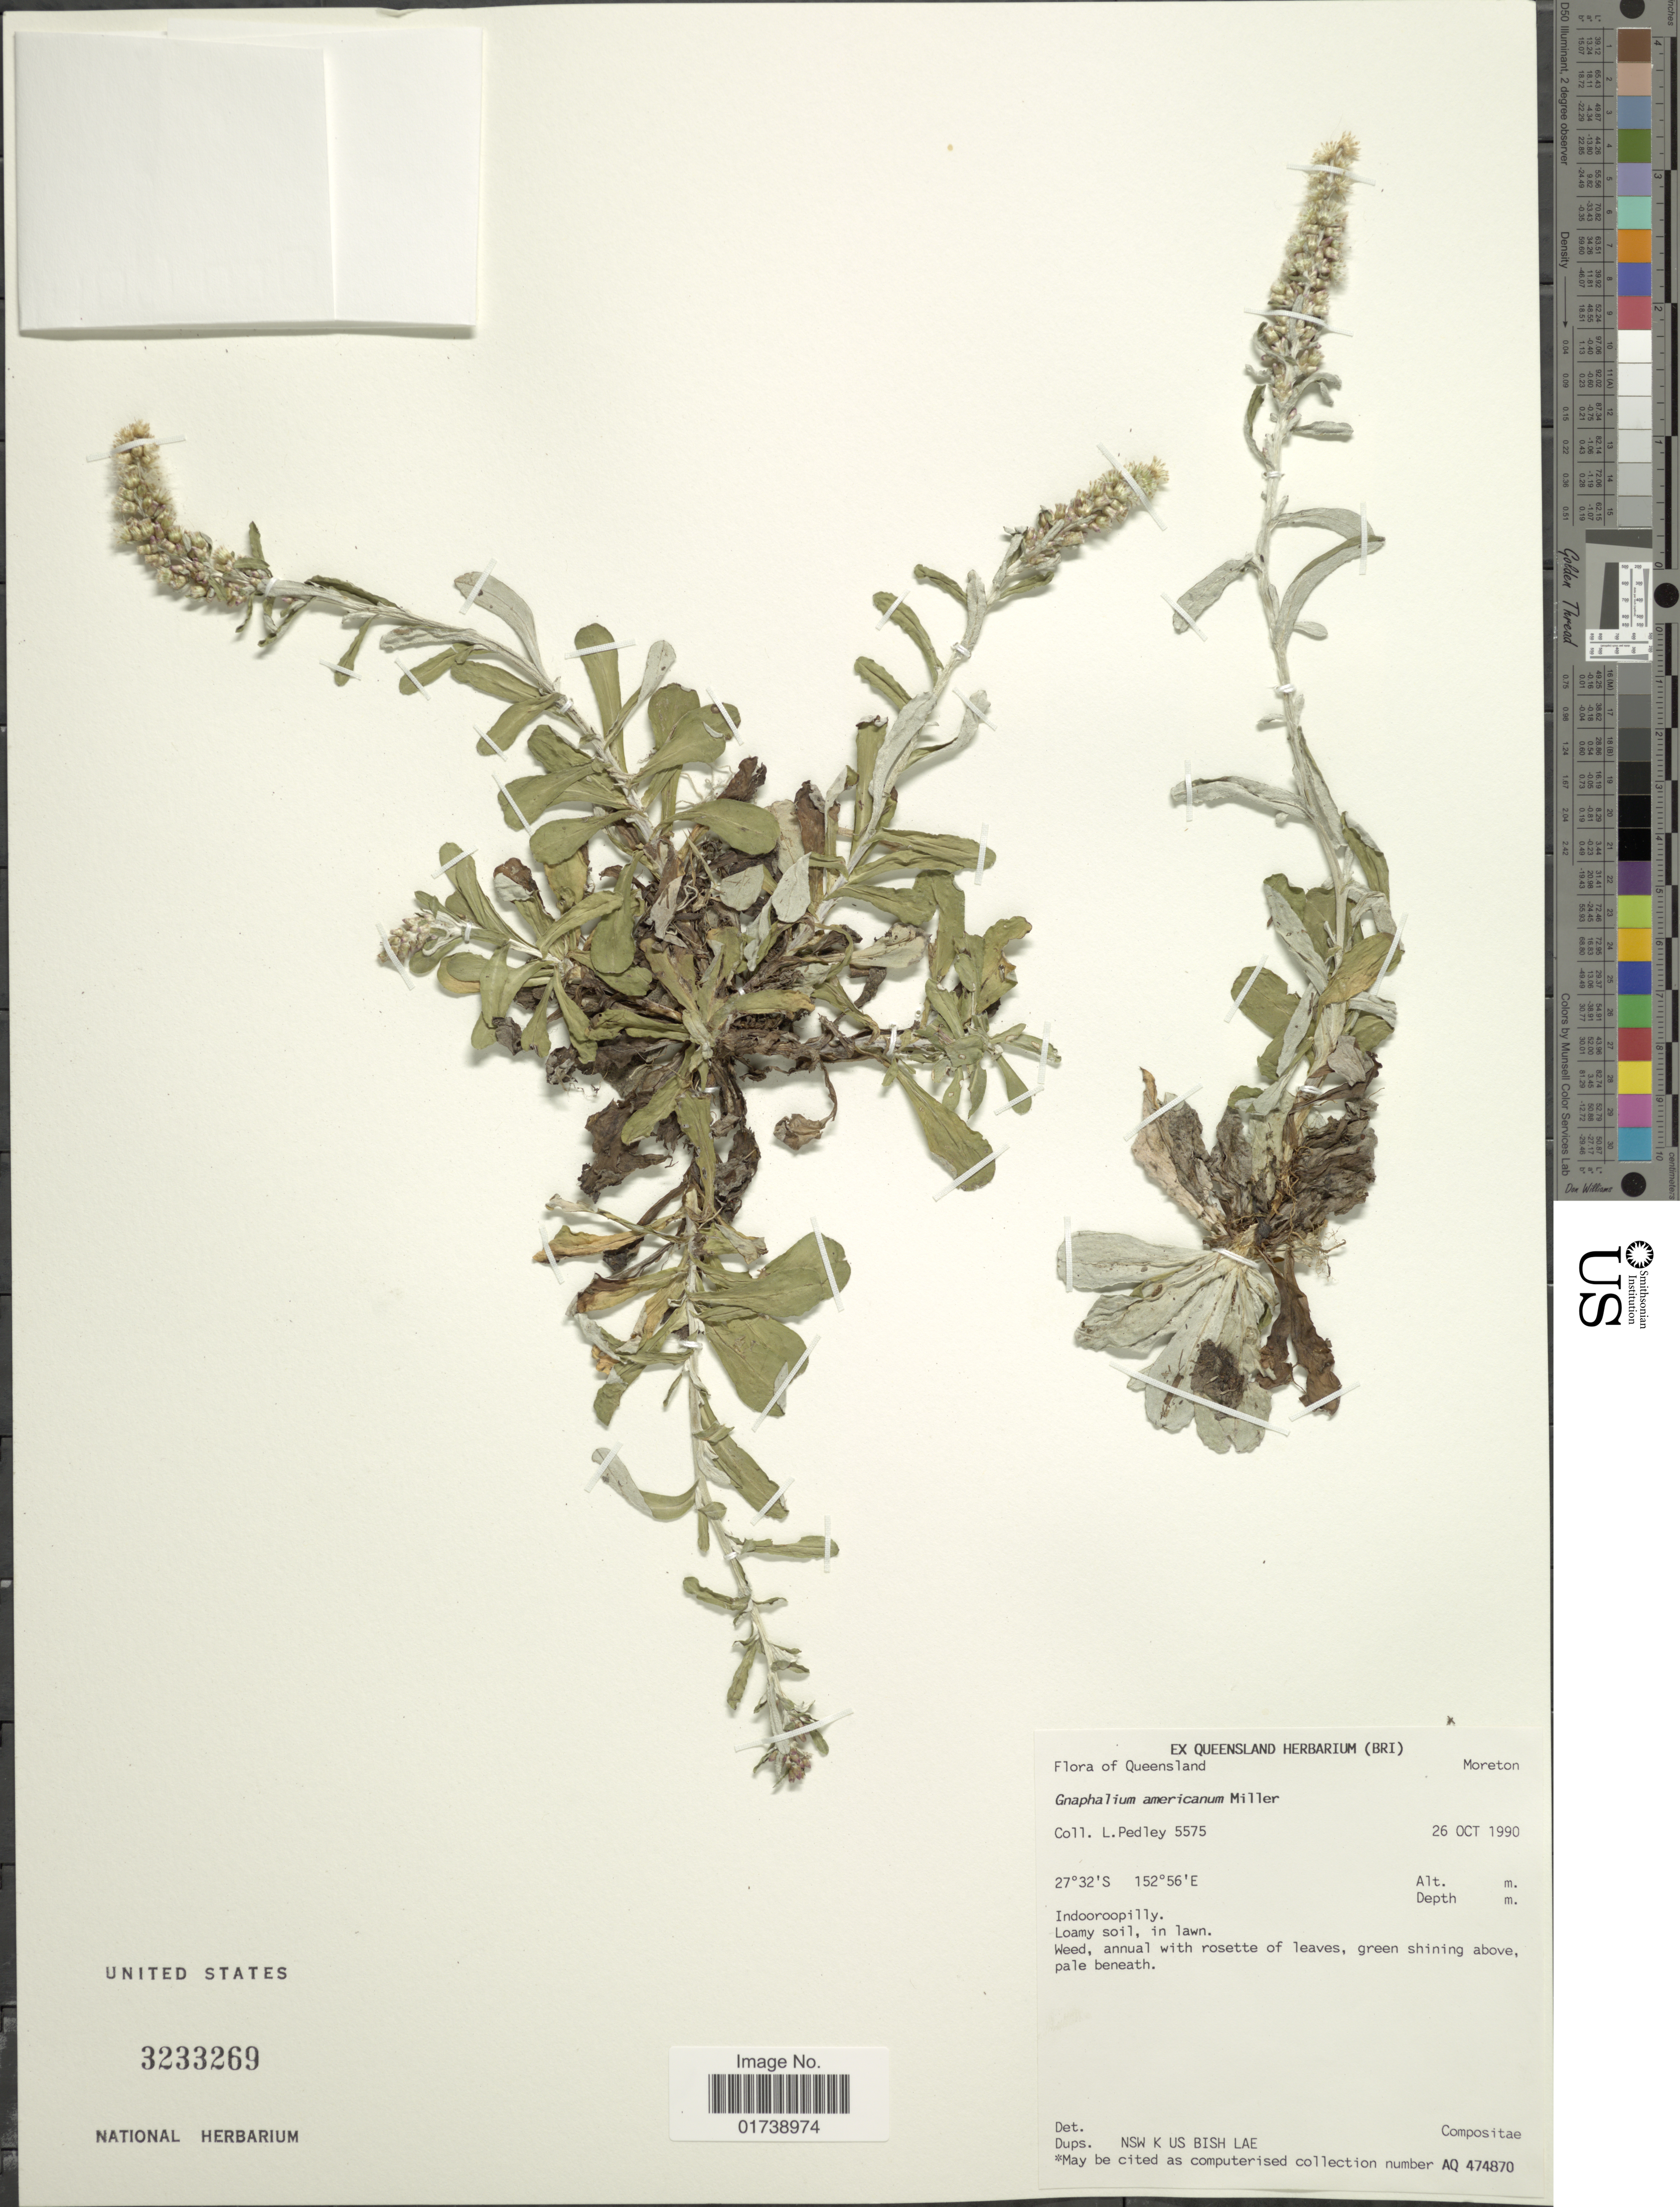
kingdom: Plantae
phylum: Tracheophyta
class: Magnoliopsida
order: Asterales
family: Asteraceae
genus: Gamochaeta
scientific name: Gamochaeta americana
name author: (Mill.) Wedd.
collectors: L. Pedley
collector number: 5575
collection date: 1990-10-26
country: Australia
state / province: Queensland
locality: Moreton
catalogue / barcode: US 3233269